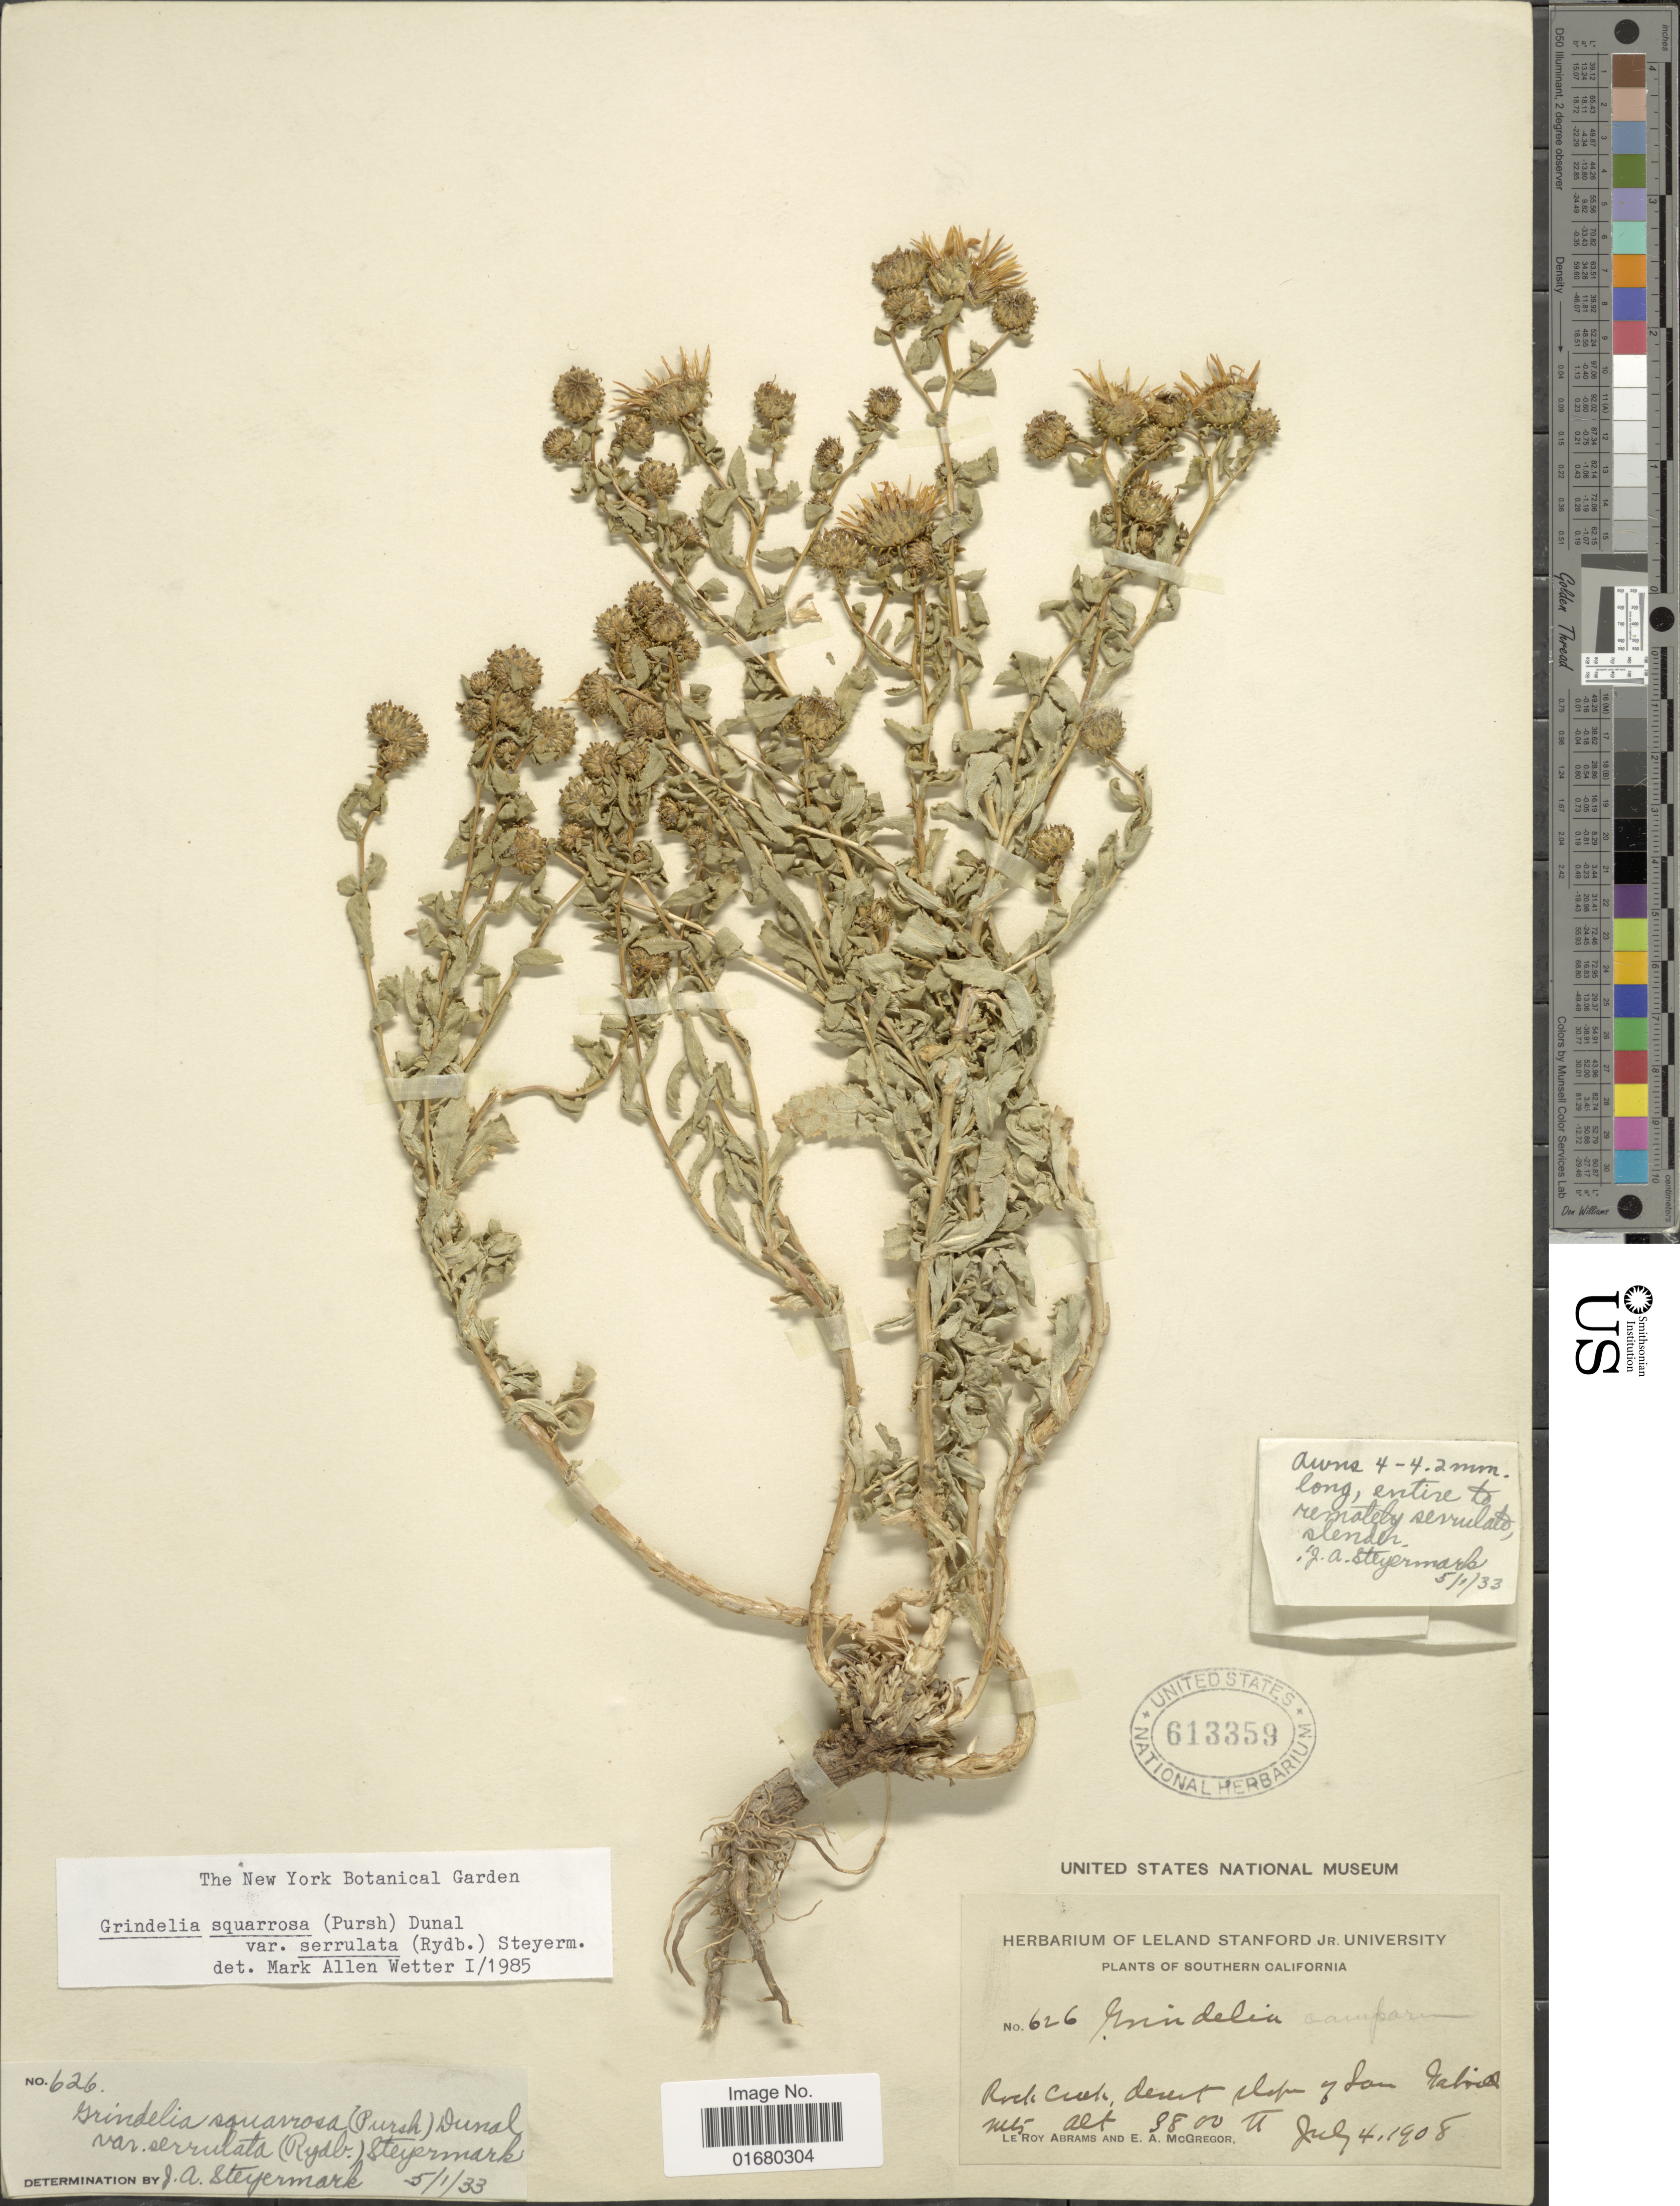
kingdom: Plantae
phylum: Tracheophyta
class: Magnoliopsida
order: Asterales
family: Asteraceae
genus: Grindelia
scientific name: Grindelia squarrosa var. serrulata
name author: (Rydb.) Steyerm.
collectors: L. Abrams & E. A. McGregor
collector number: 626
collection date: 1908-07-04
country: United States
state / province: California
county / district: Los Angeles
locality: Southern California, Rock Creek, desert slope of San Gabriel Mts.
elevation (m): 1158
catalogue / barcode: US 613359